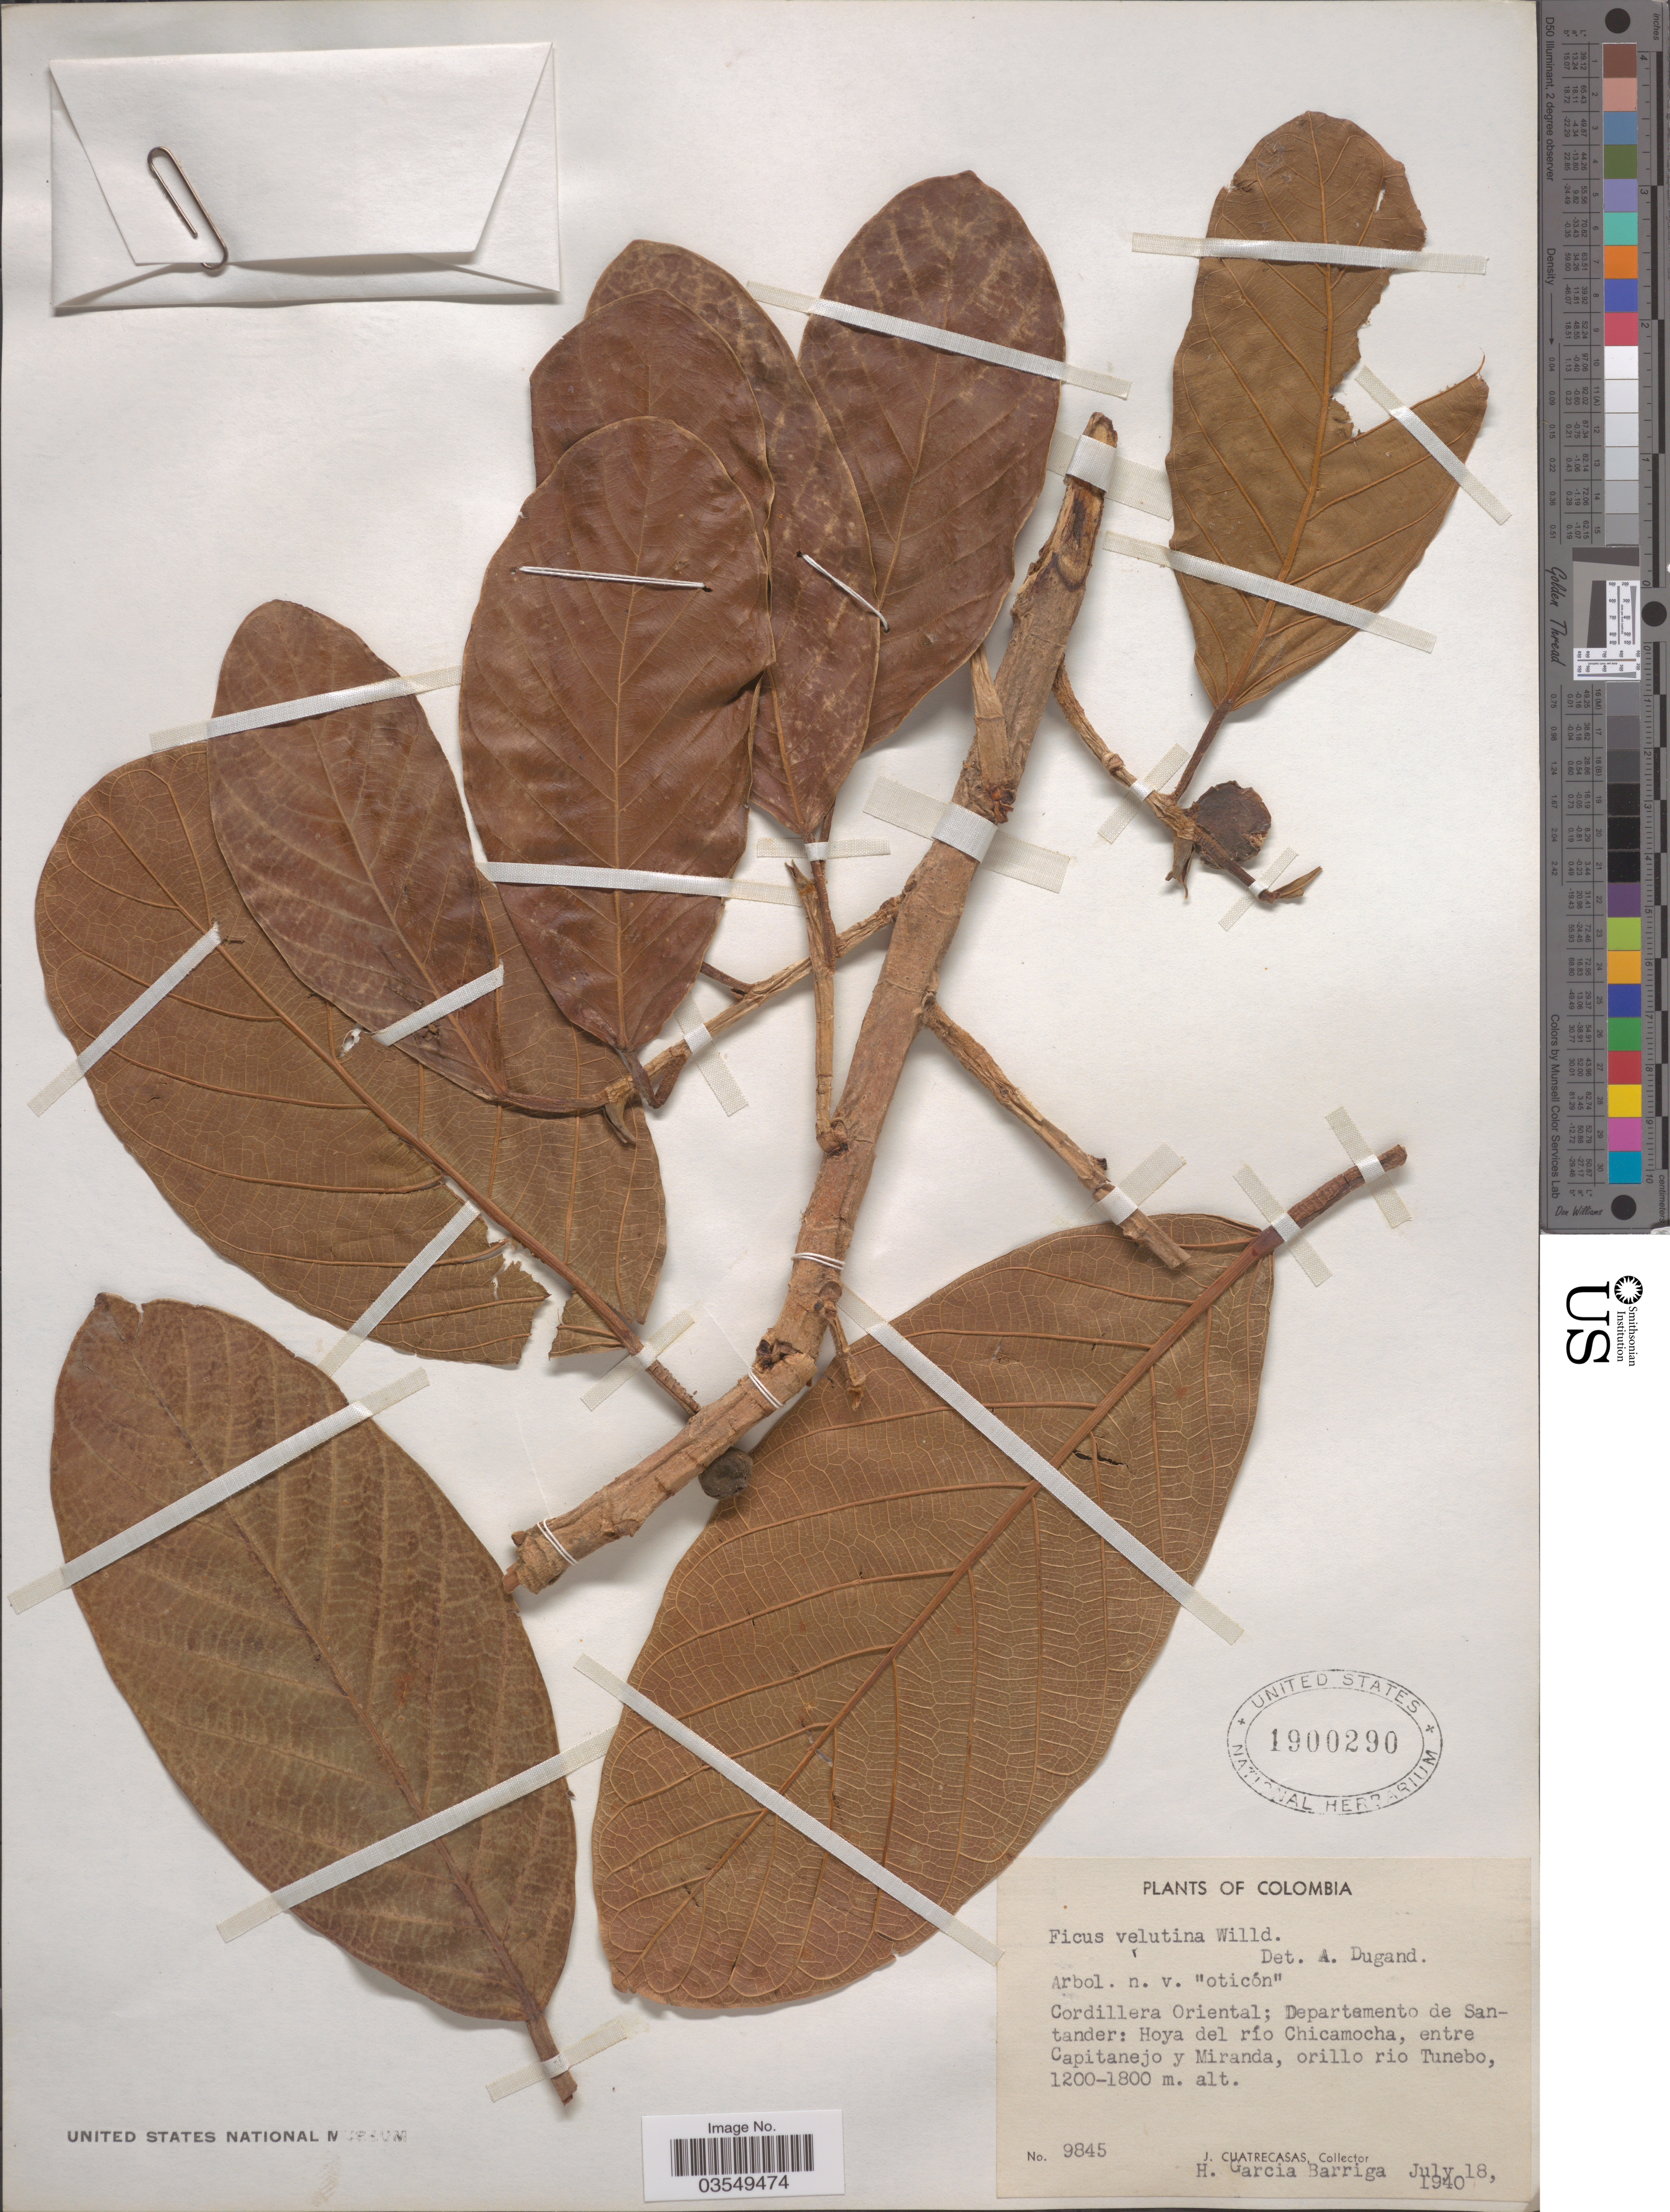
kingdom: Plantae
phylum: Tracheophyta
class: Magnoliopsida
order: Rosales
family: Moraceae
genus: Ficus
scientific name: Ficus velutina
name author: Humb. & Bonpl. ex Willd.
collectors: J. Cuatrecasas & H. García Barriga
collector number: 9845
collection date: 1940-07-18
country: Colombia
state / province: Santander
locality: Cordillera Oriental; Departamento de Santander: Hoya del río Chicamocha, entre Capitanejo y Miranda, orillo rio Tunebo.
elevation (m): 1200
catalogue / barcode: US 1900290